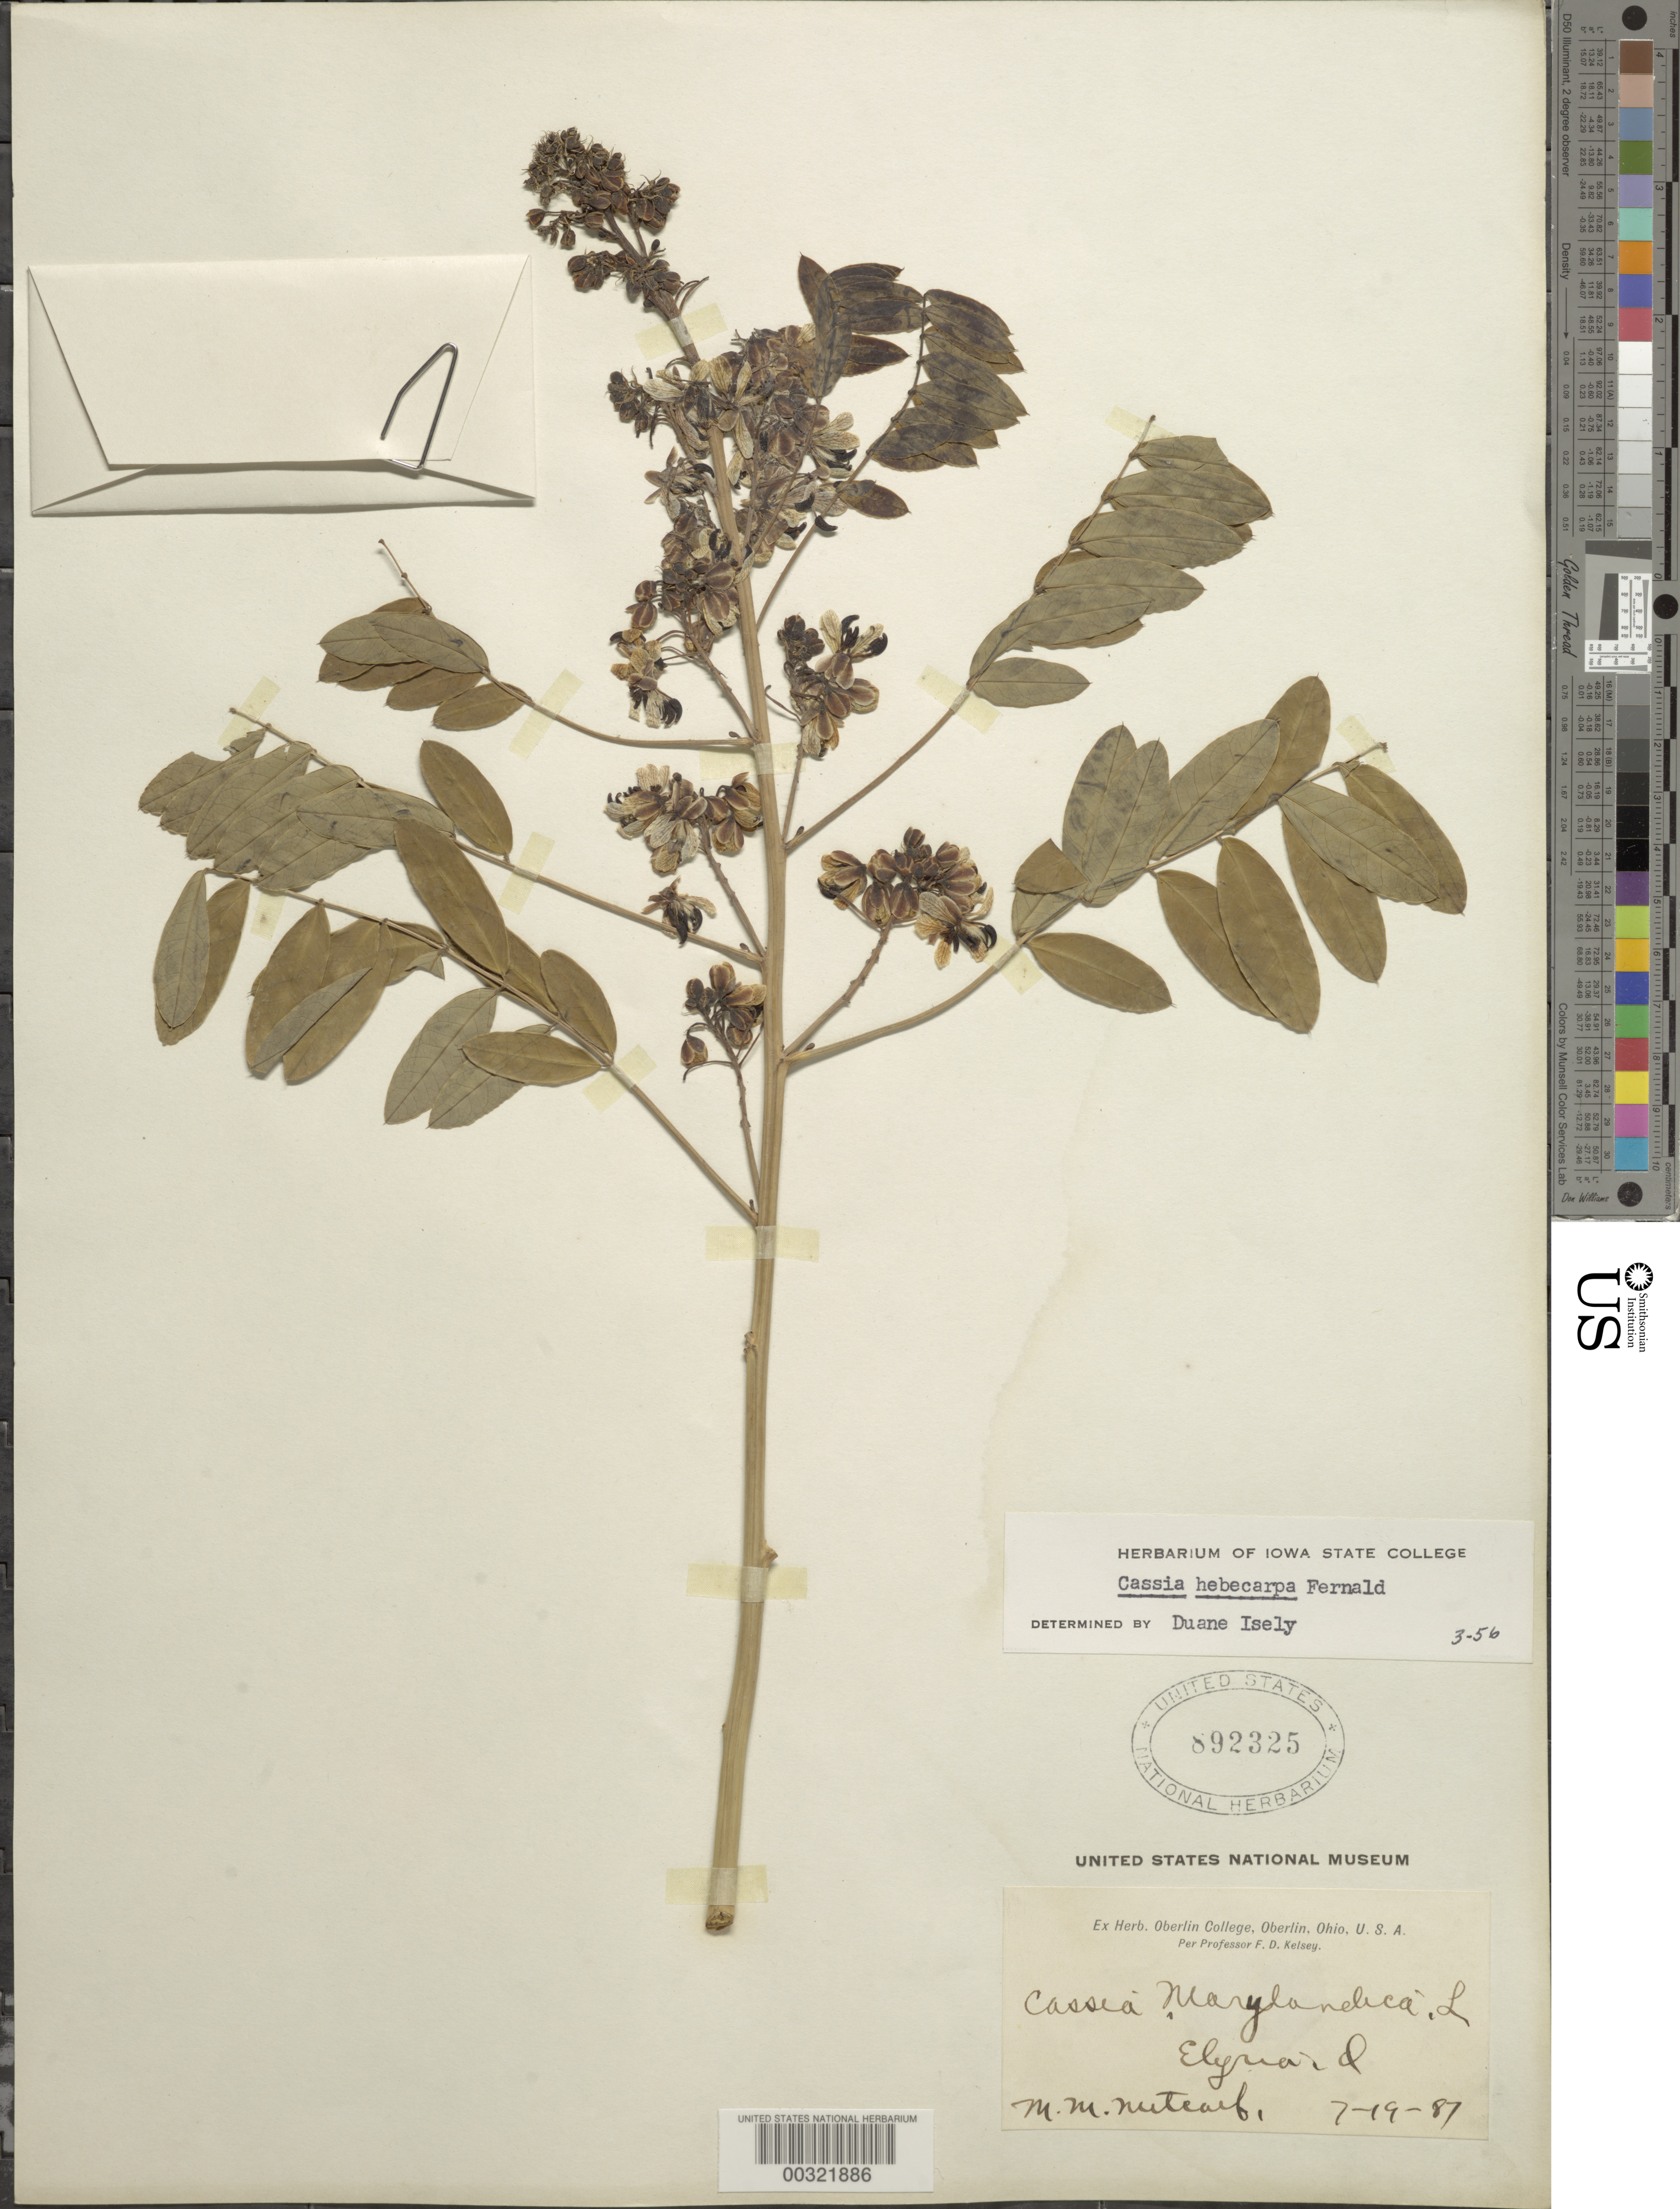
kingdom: Plantae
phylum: Tracheophyta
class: Magnoliopsida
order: Fabales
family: Fabaceae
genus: Senna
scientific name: Senna hebecarpa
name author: (Fernald) H.S. Irwin & Barneby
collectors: M. Metcalf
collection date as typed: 19 Jul 1887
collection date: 1887-07-19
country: United States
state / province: Ohio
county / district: Lorain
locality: Elyria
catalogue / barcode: US 892325